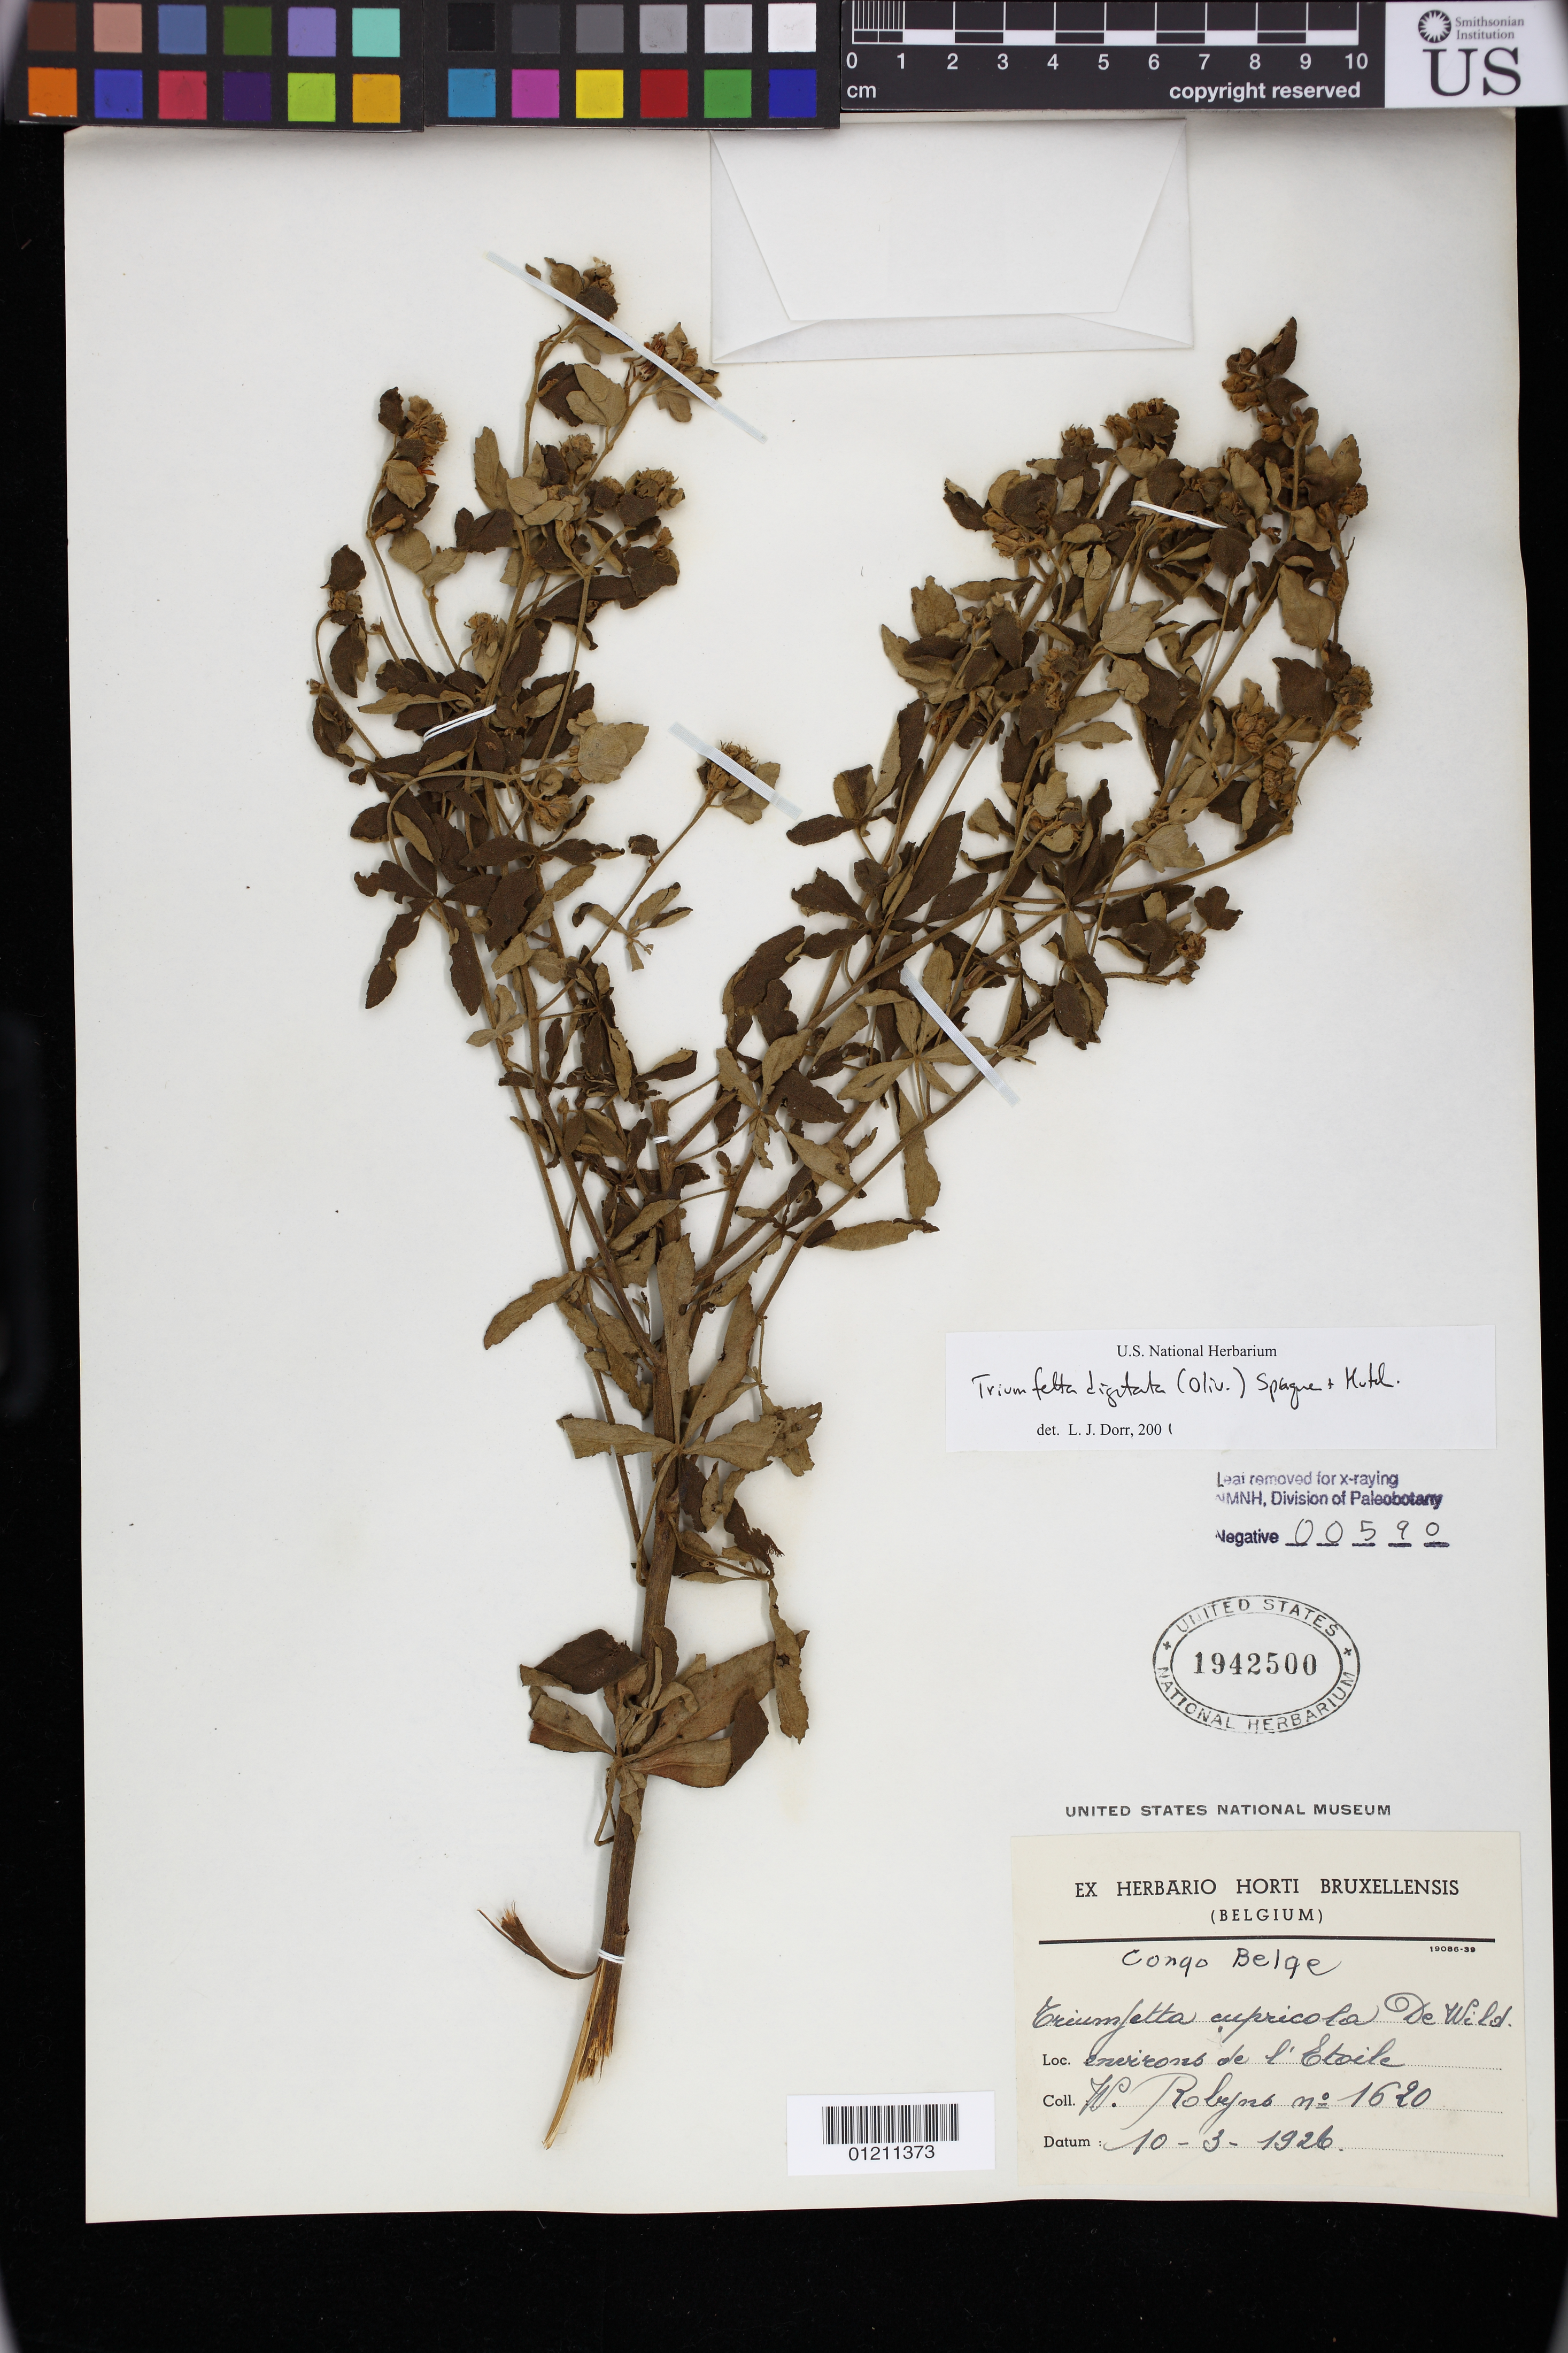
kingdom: Plantae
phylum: Tracheophyta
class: Magnoliopsida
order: Malvales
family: Malvaceae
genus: Triumfetta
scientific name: Triumfetta digitata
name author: Sprague & Hutch.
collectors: F. Robyns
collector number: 1620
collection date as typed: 03 Oct 1926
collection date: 1926-10-03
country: Congo, Democratic Republic of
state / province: Haut-Katanga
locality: Congo Belge: environs de l'Etoile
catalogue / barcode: US 1942500